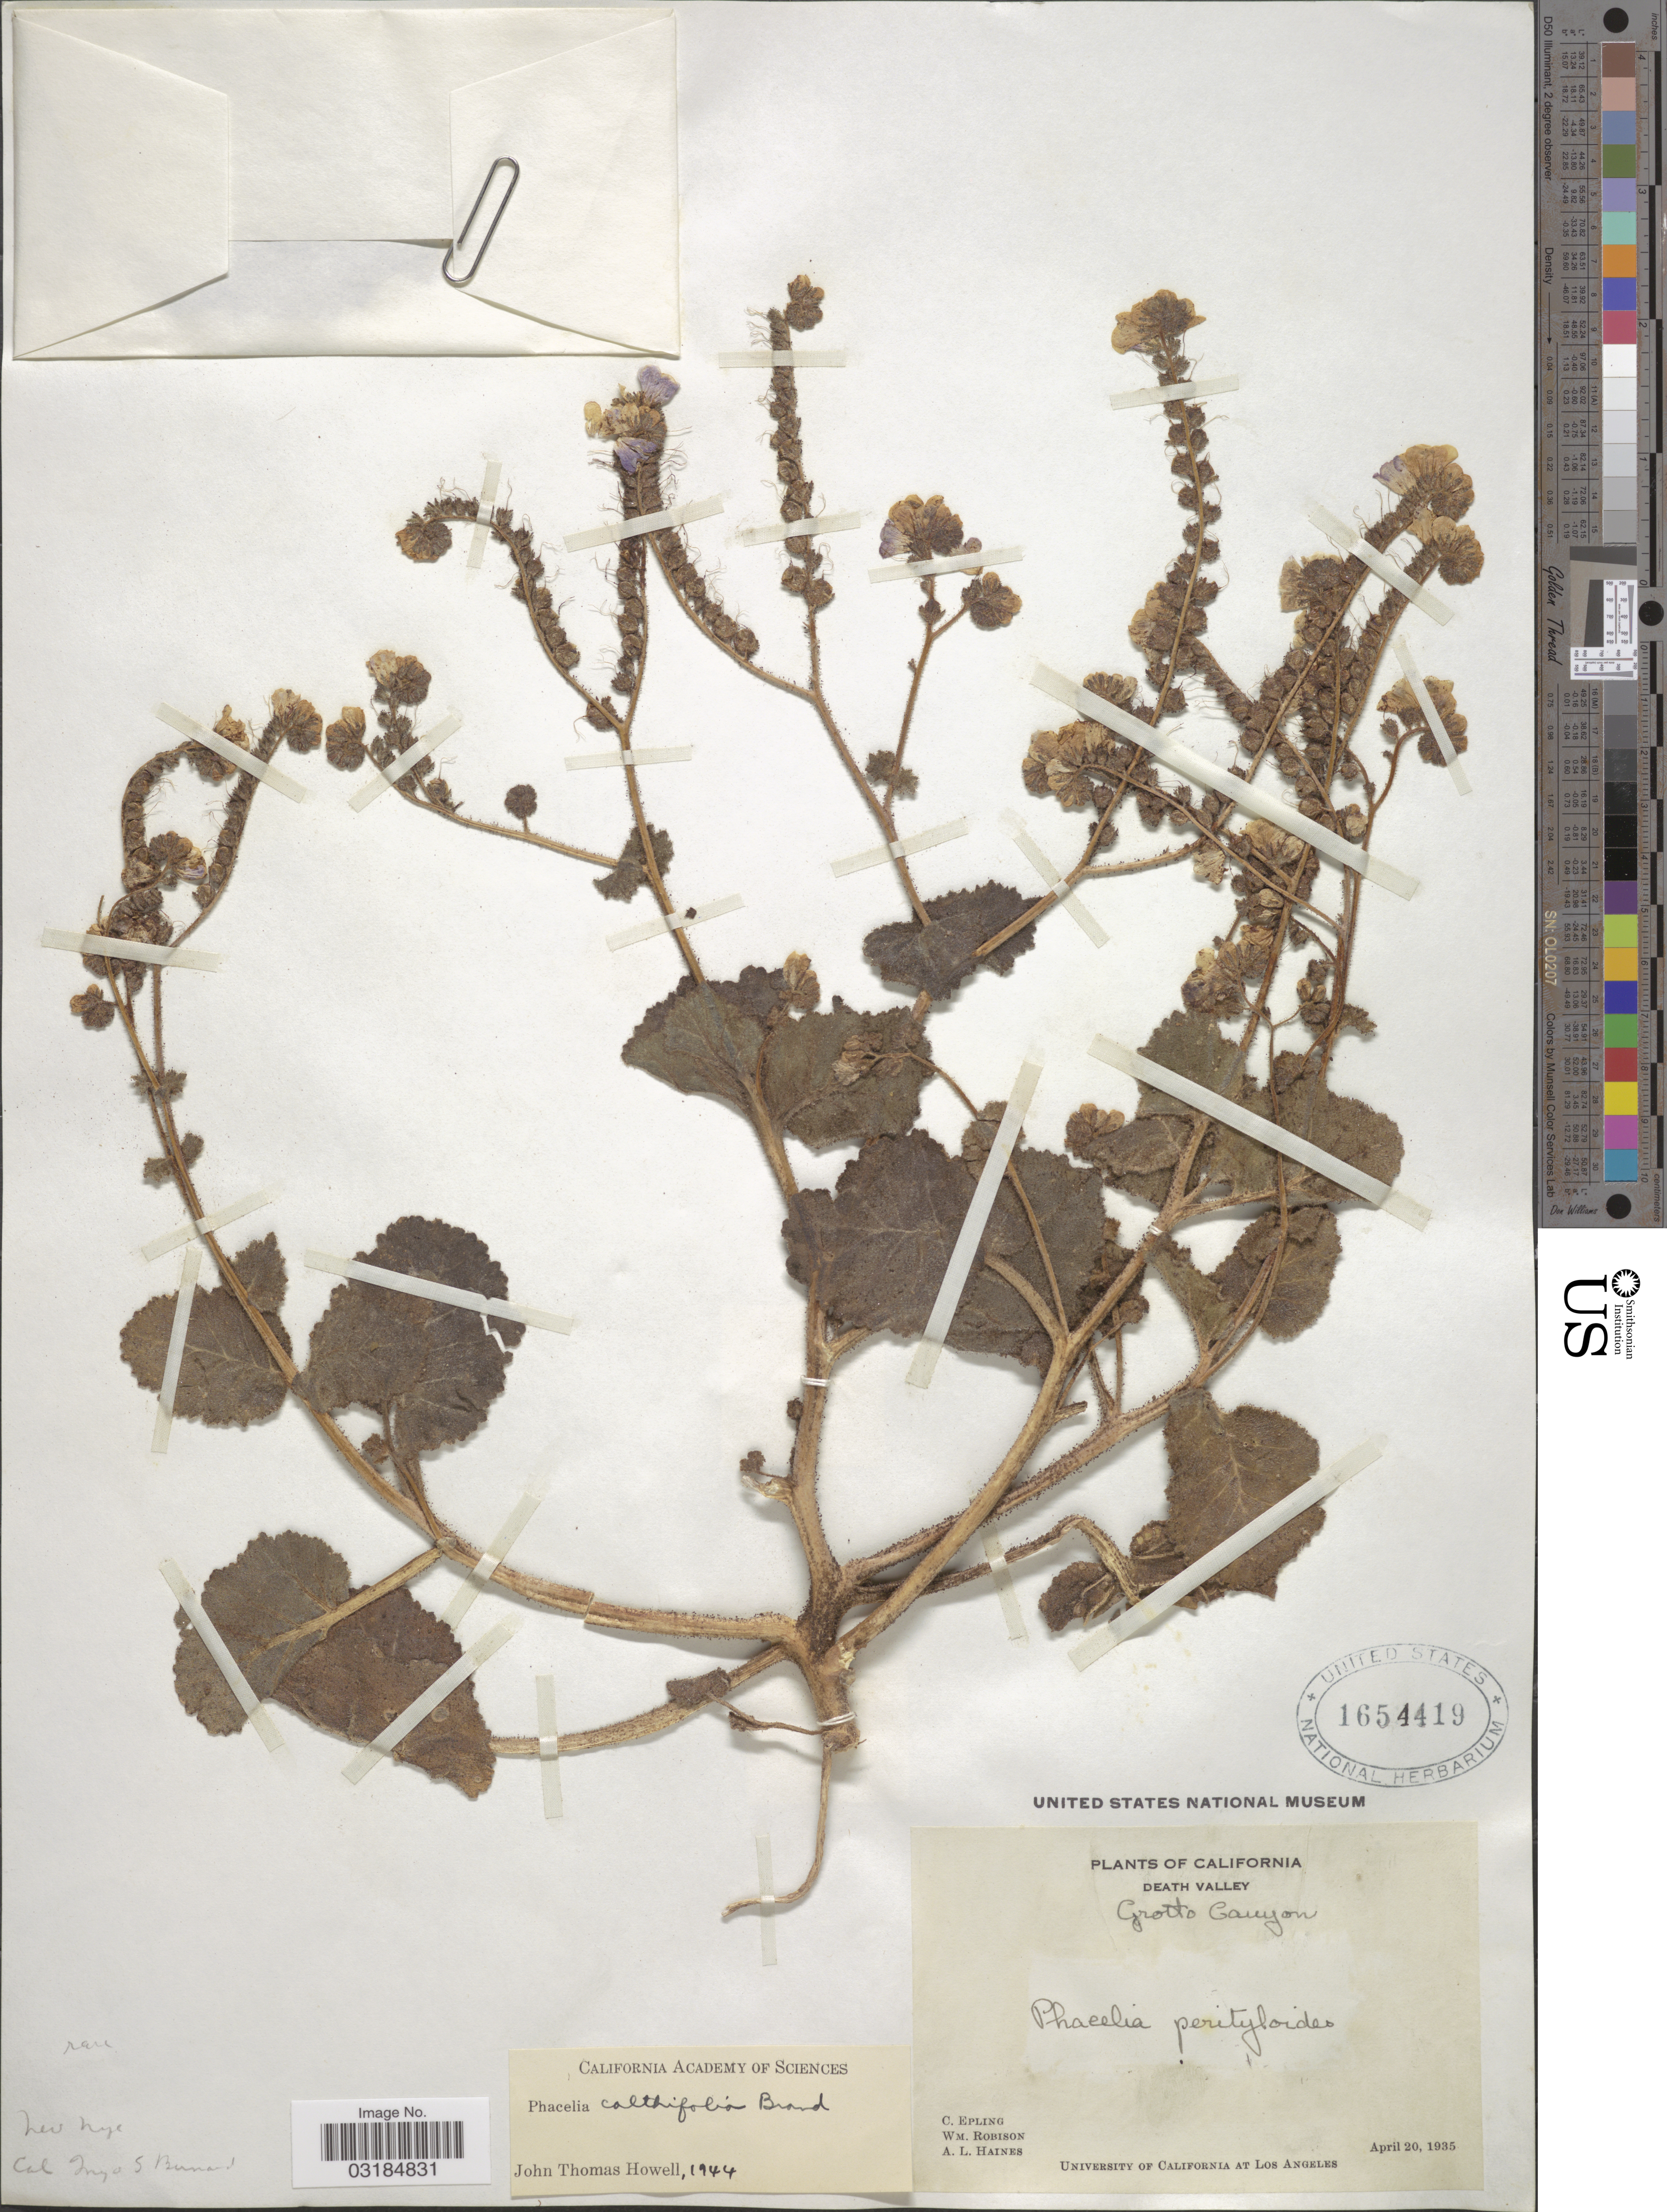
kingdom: Plantae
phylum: Tracheophyta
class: Magnoliopsida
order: Boraginales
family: Hydrophyllaceae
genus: Phacelia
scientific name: Phacelia calthifolia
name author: Brand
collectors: C. C. Epling, W. Robinson & A. L. Haines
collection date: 1935-04-20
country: United States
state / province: California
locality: Death Valley, Grotto Canyon.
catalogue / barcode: US 1654419